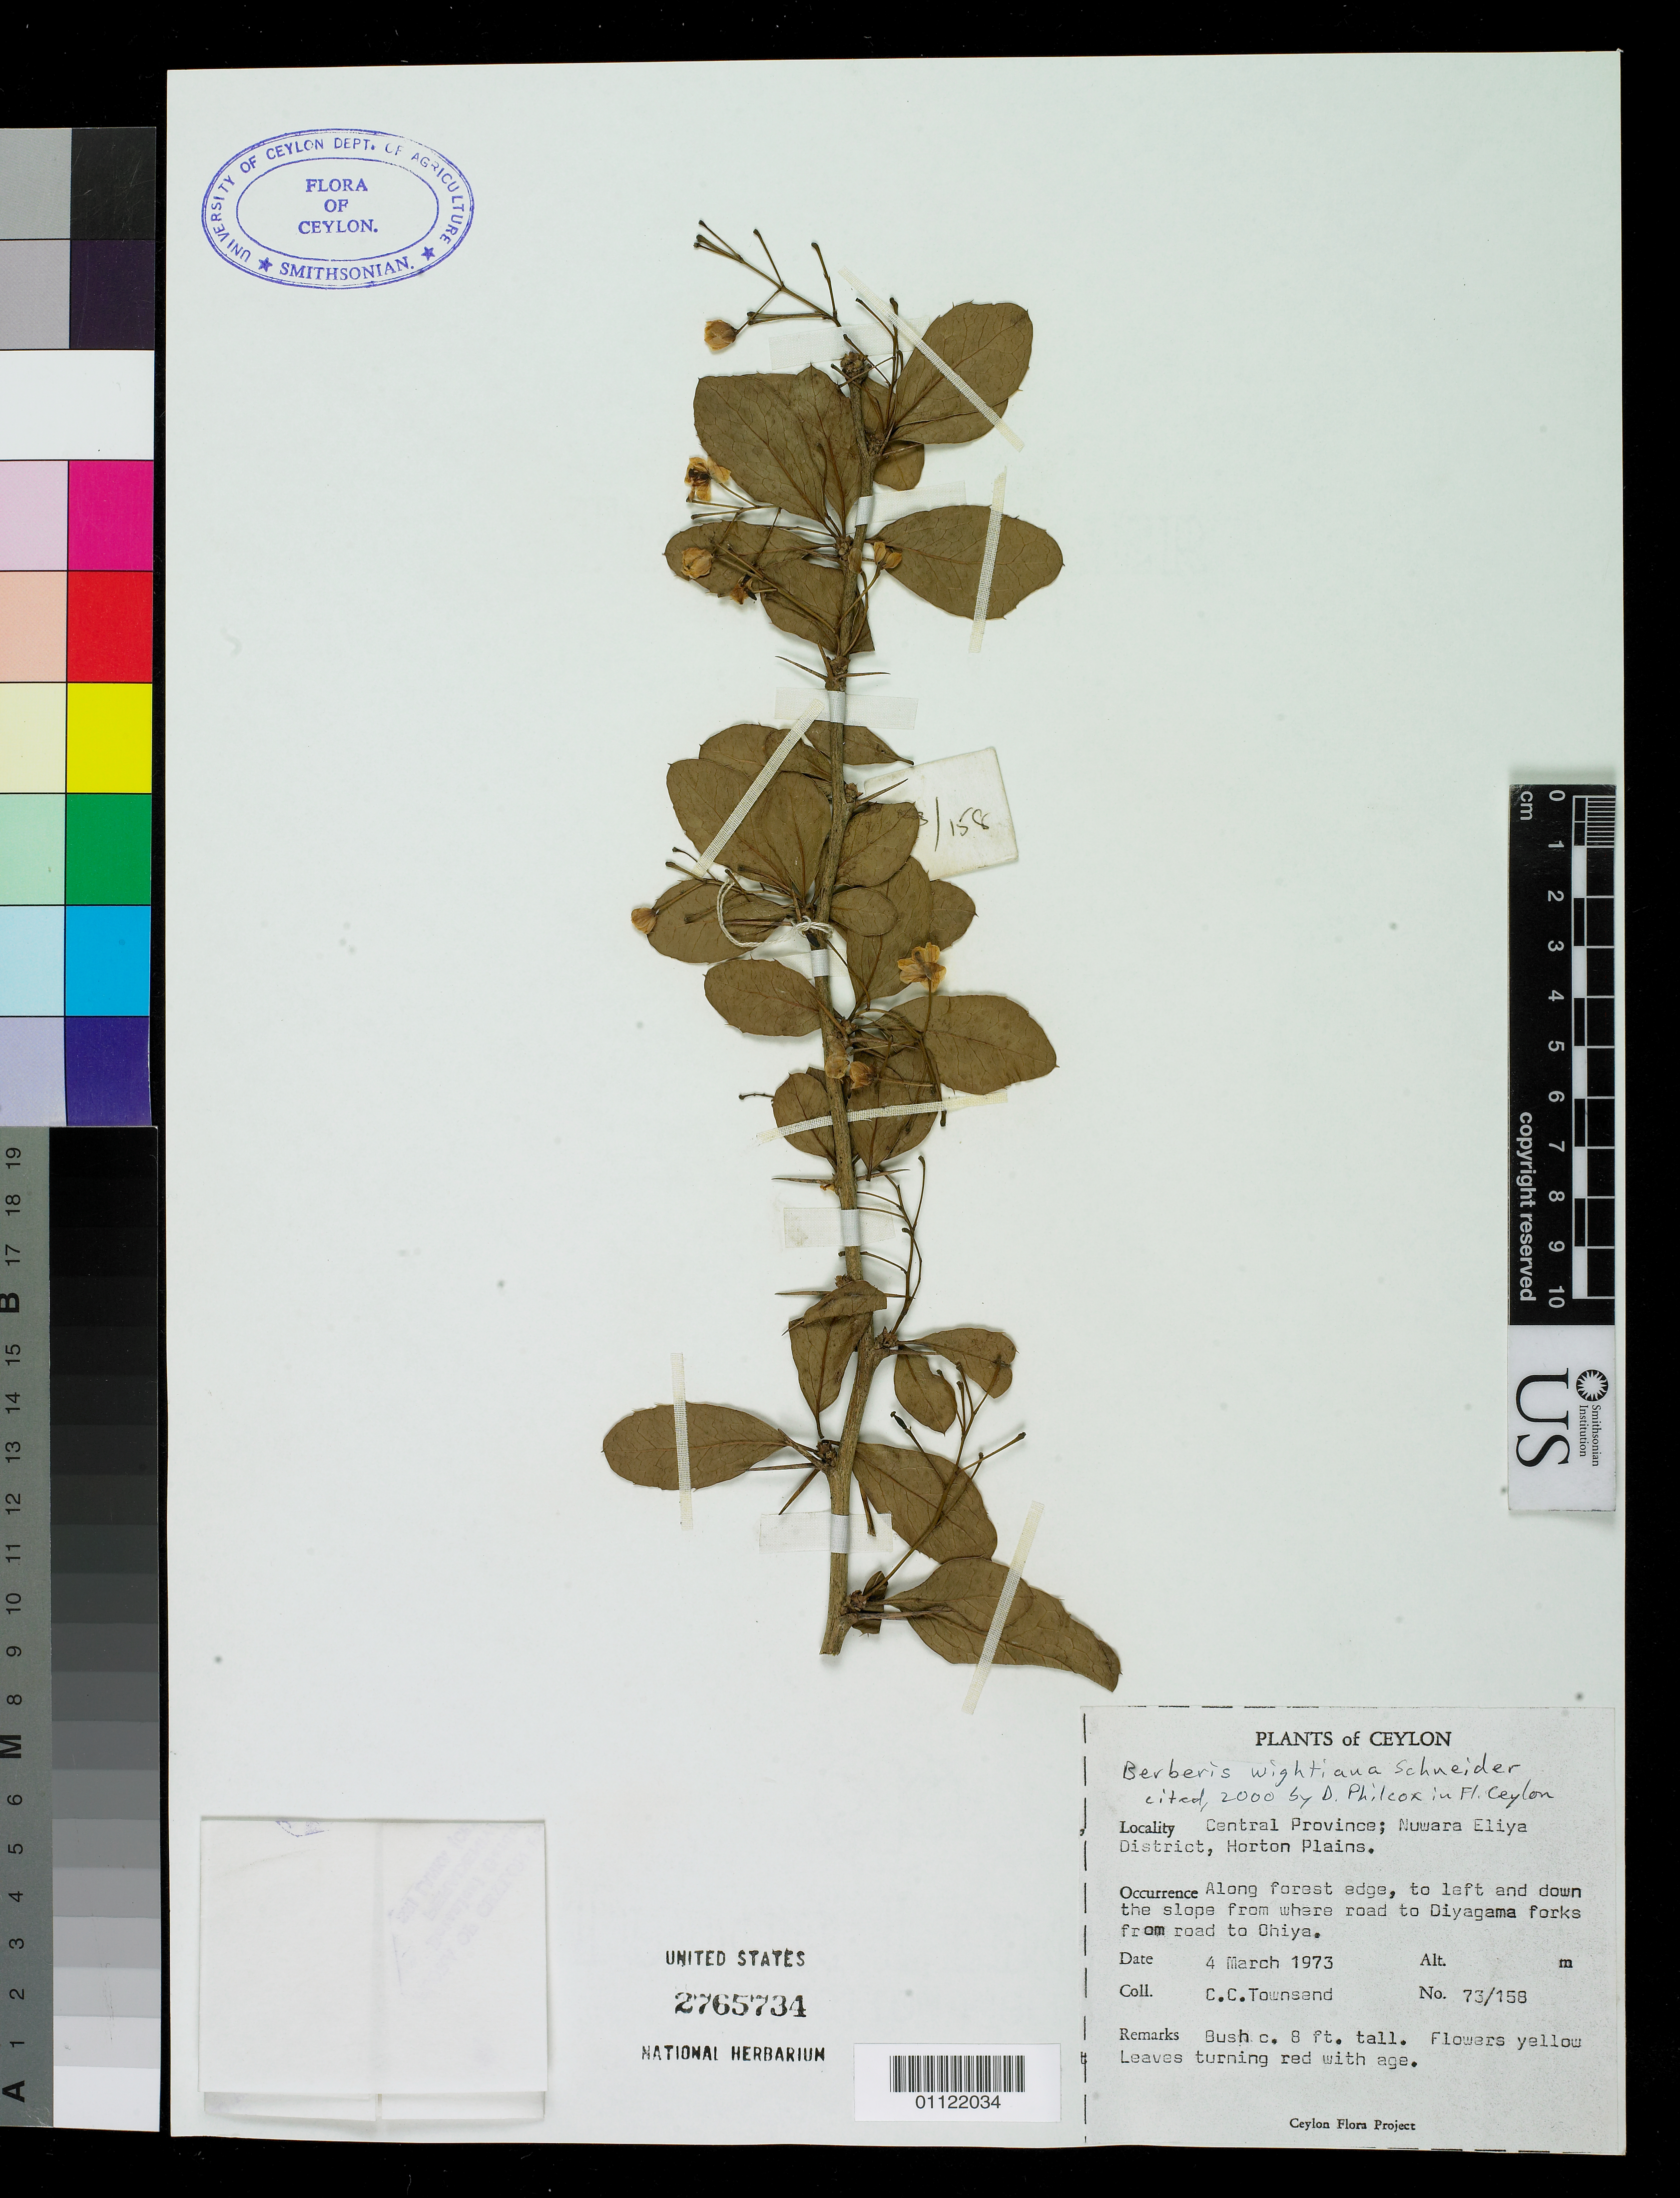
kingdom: Plantae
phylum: Tracheophyta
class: Magnoliopsida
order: Ranunculales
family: Berberidaceae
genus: Berberis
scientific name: Berberis wightiana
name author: C.K. Schneid.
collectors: C. C. Townsend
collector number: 73/158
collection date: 1973-03-04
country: Sri Lanka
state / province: Central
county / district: Nuwara Eliya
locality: Horton Plains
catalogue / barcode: US 2765734